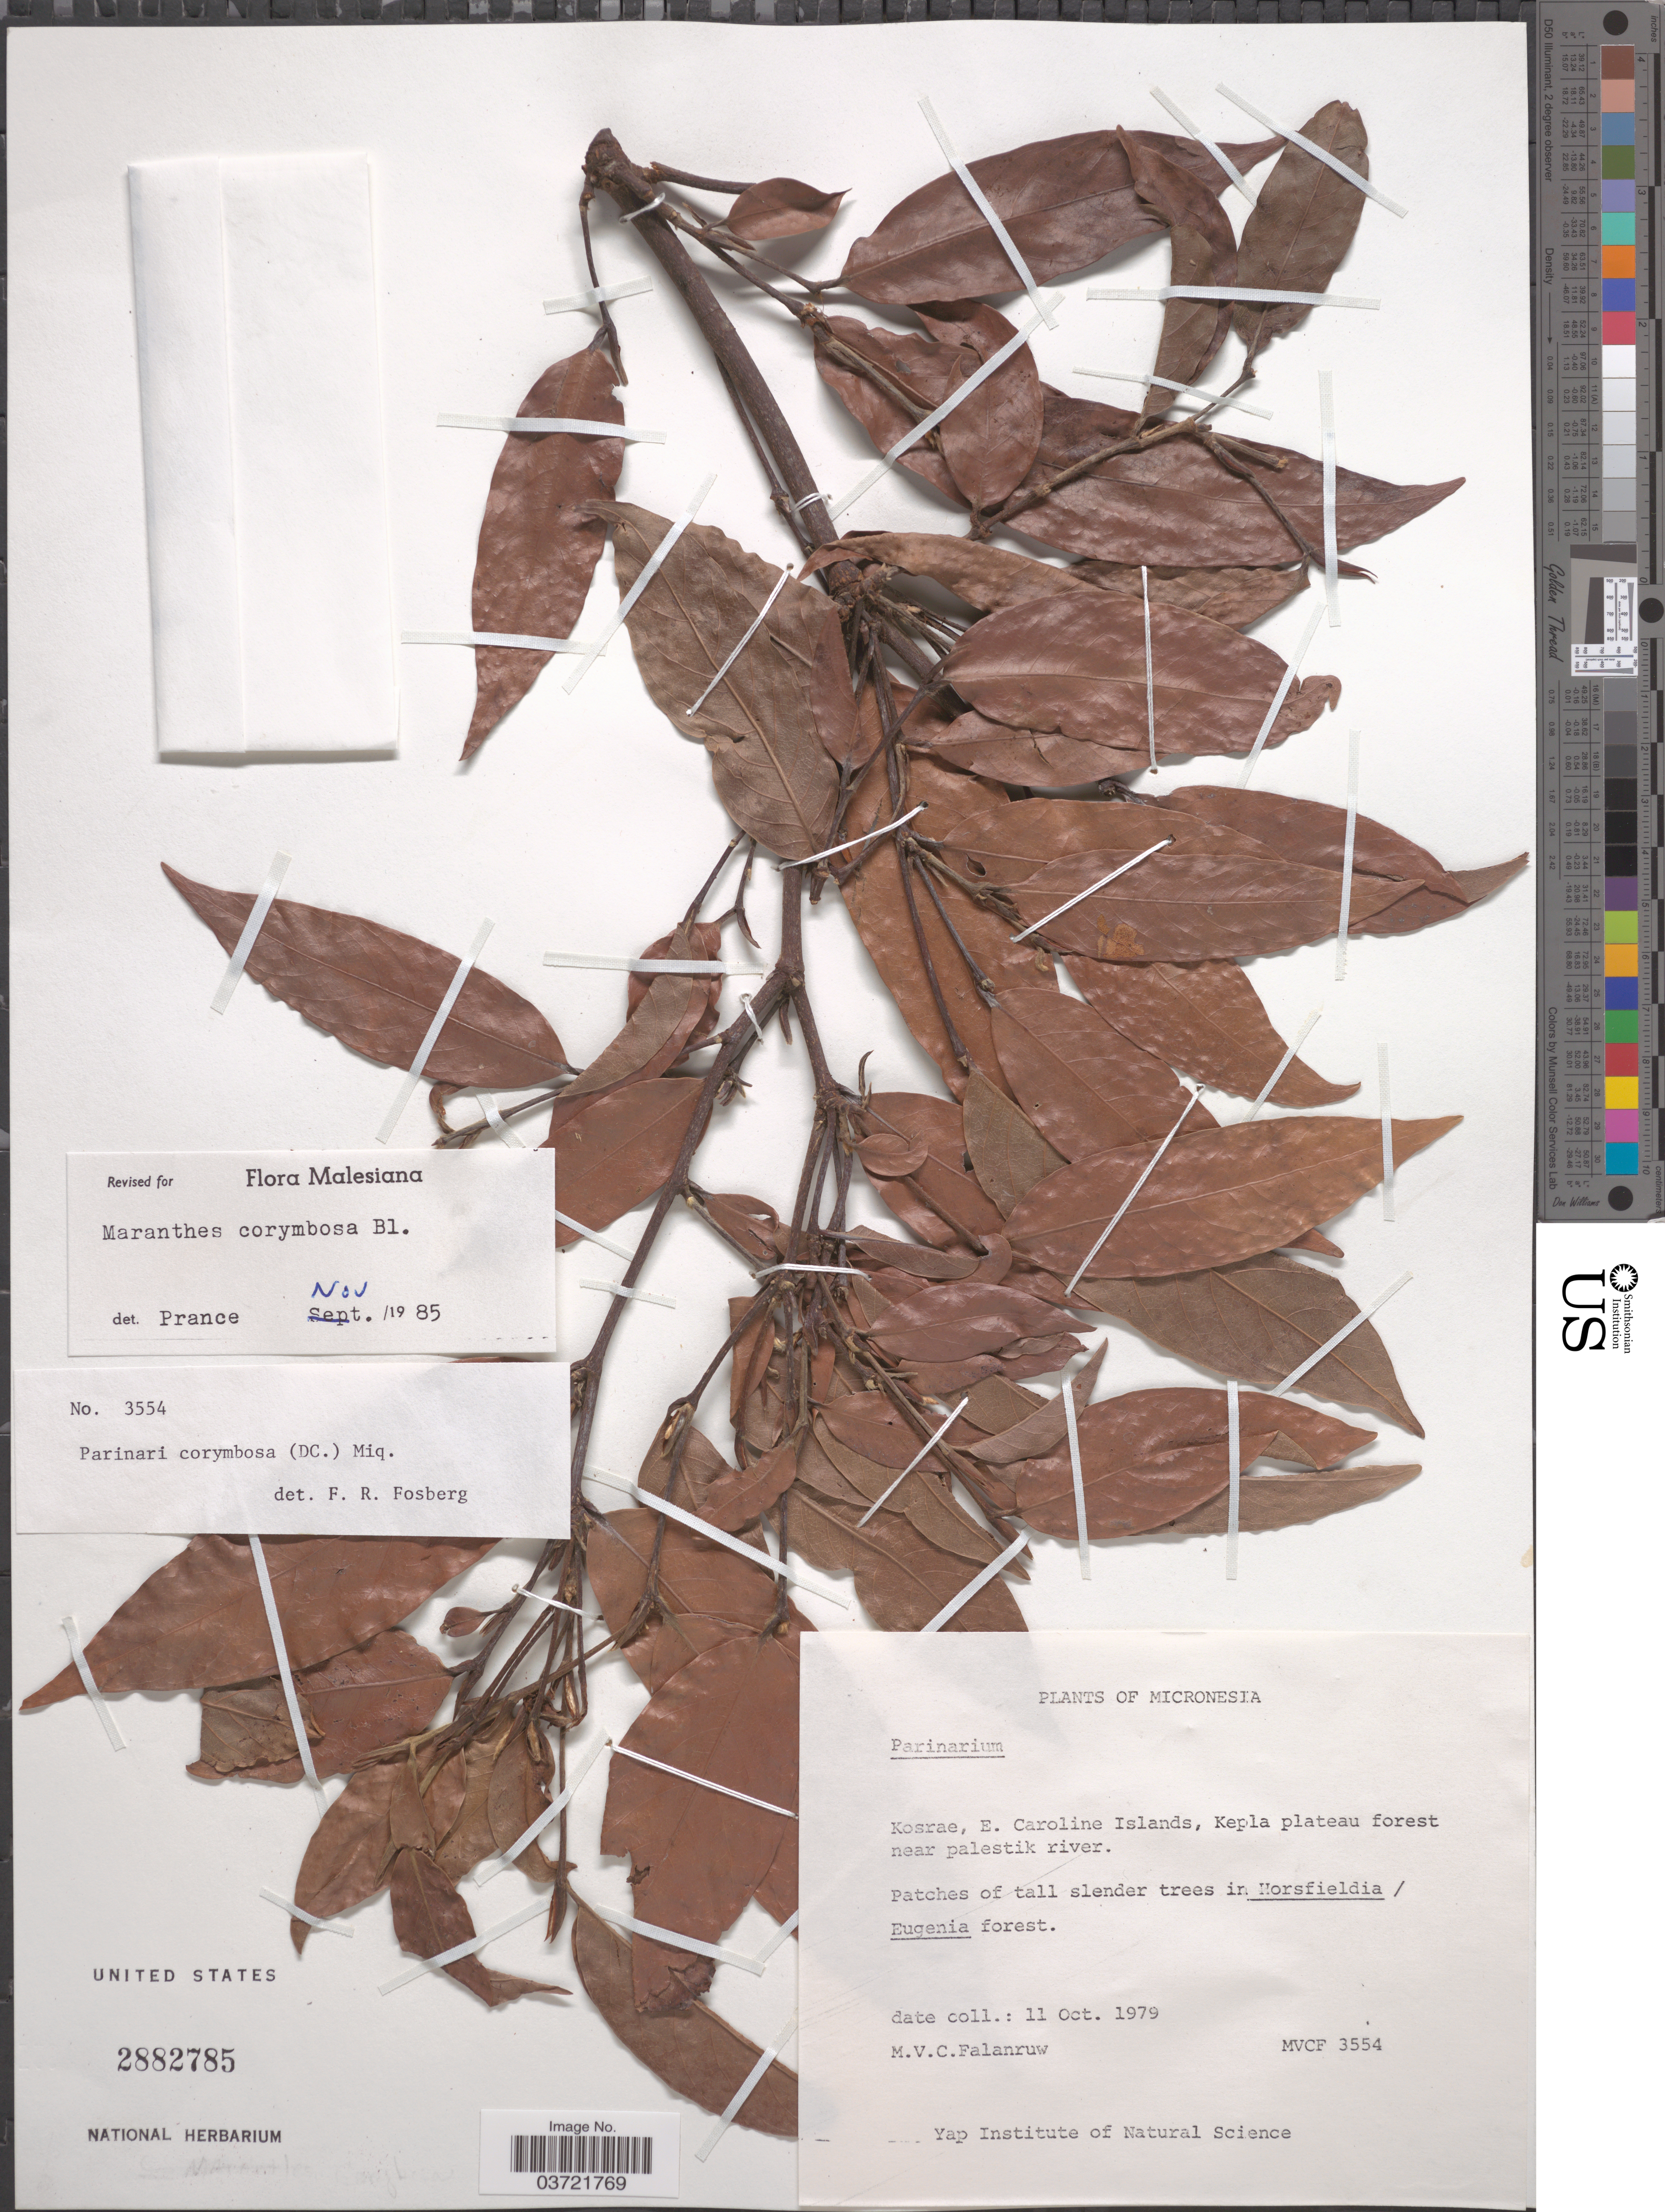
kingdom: Plantae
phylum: Tracheophyta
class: Magnoliopsida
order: Malpighiales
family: Chrysobalanaceae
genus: Maranthes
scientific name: Maranthes corymbosa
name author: Blume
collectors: M. V. Falanruw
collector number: MVCF 3554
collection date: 1979-10-11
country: Micronesia, Federated States of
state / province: Kosrae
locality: E. Caroline Islands, Kepla plateau forest near palestik river.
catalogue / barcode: US 2882785